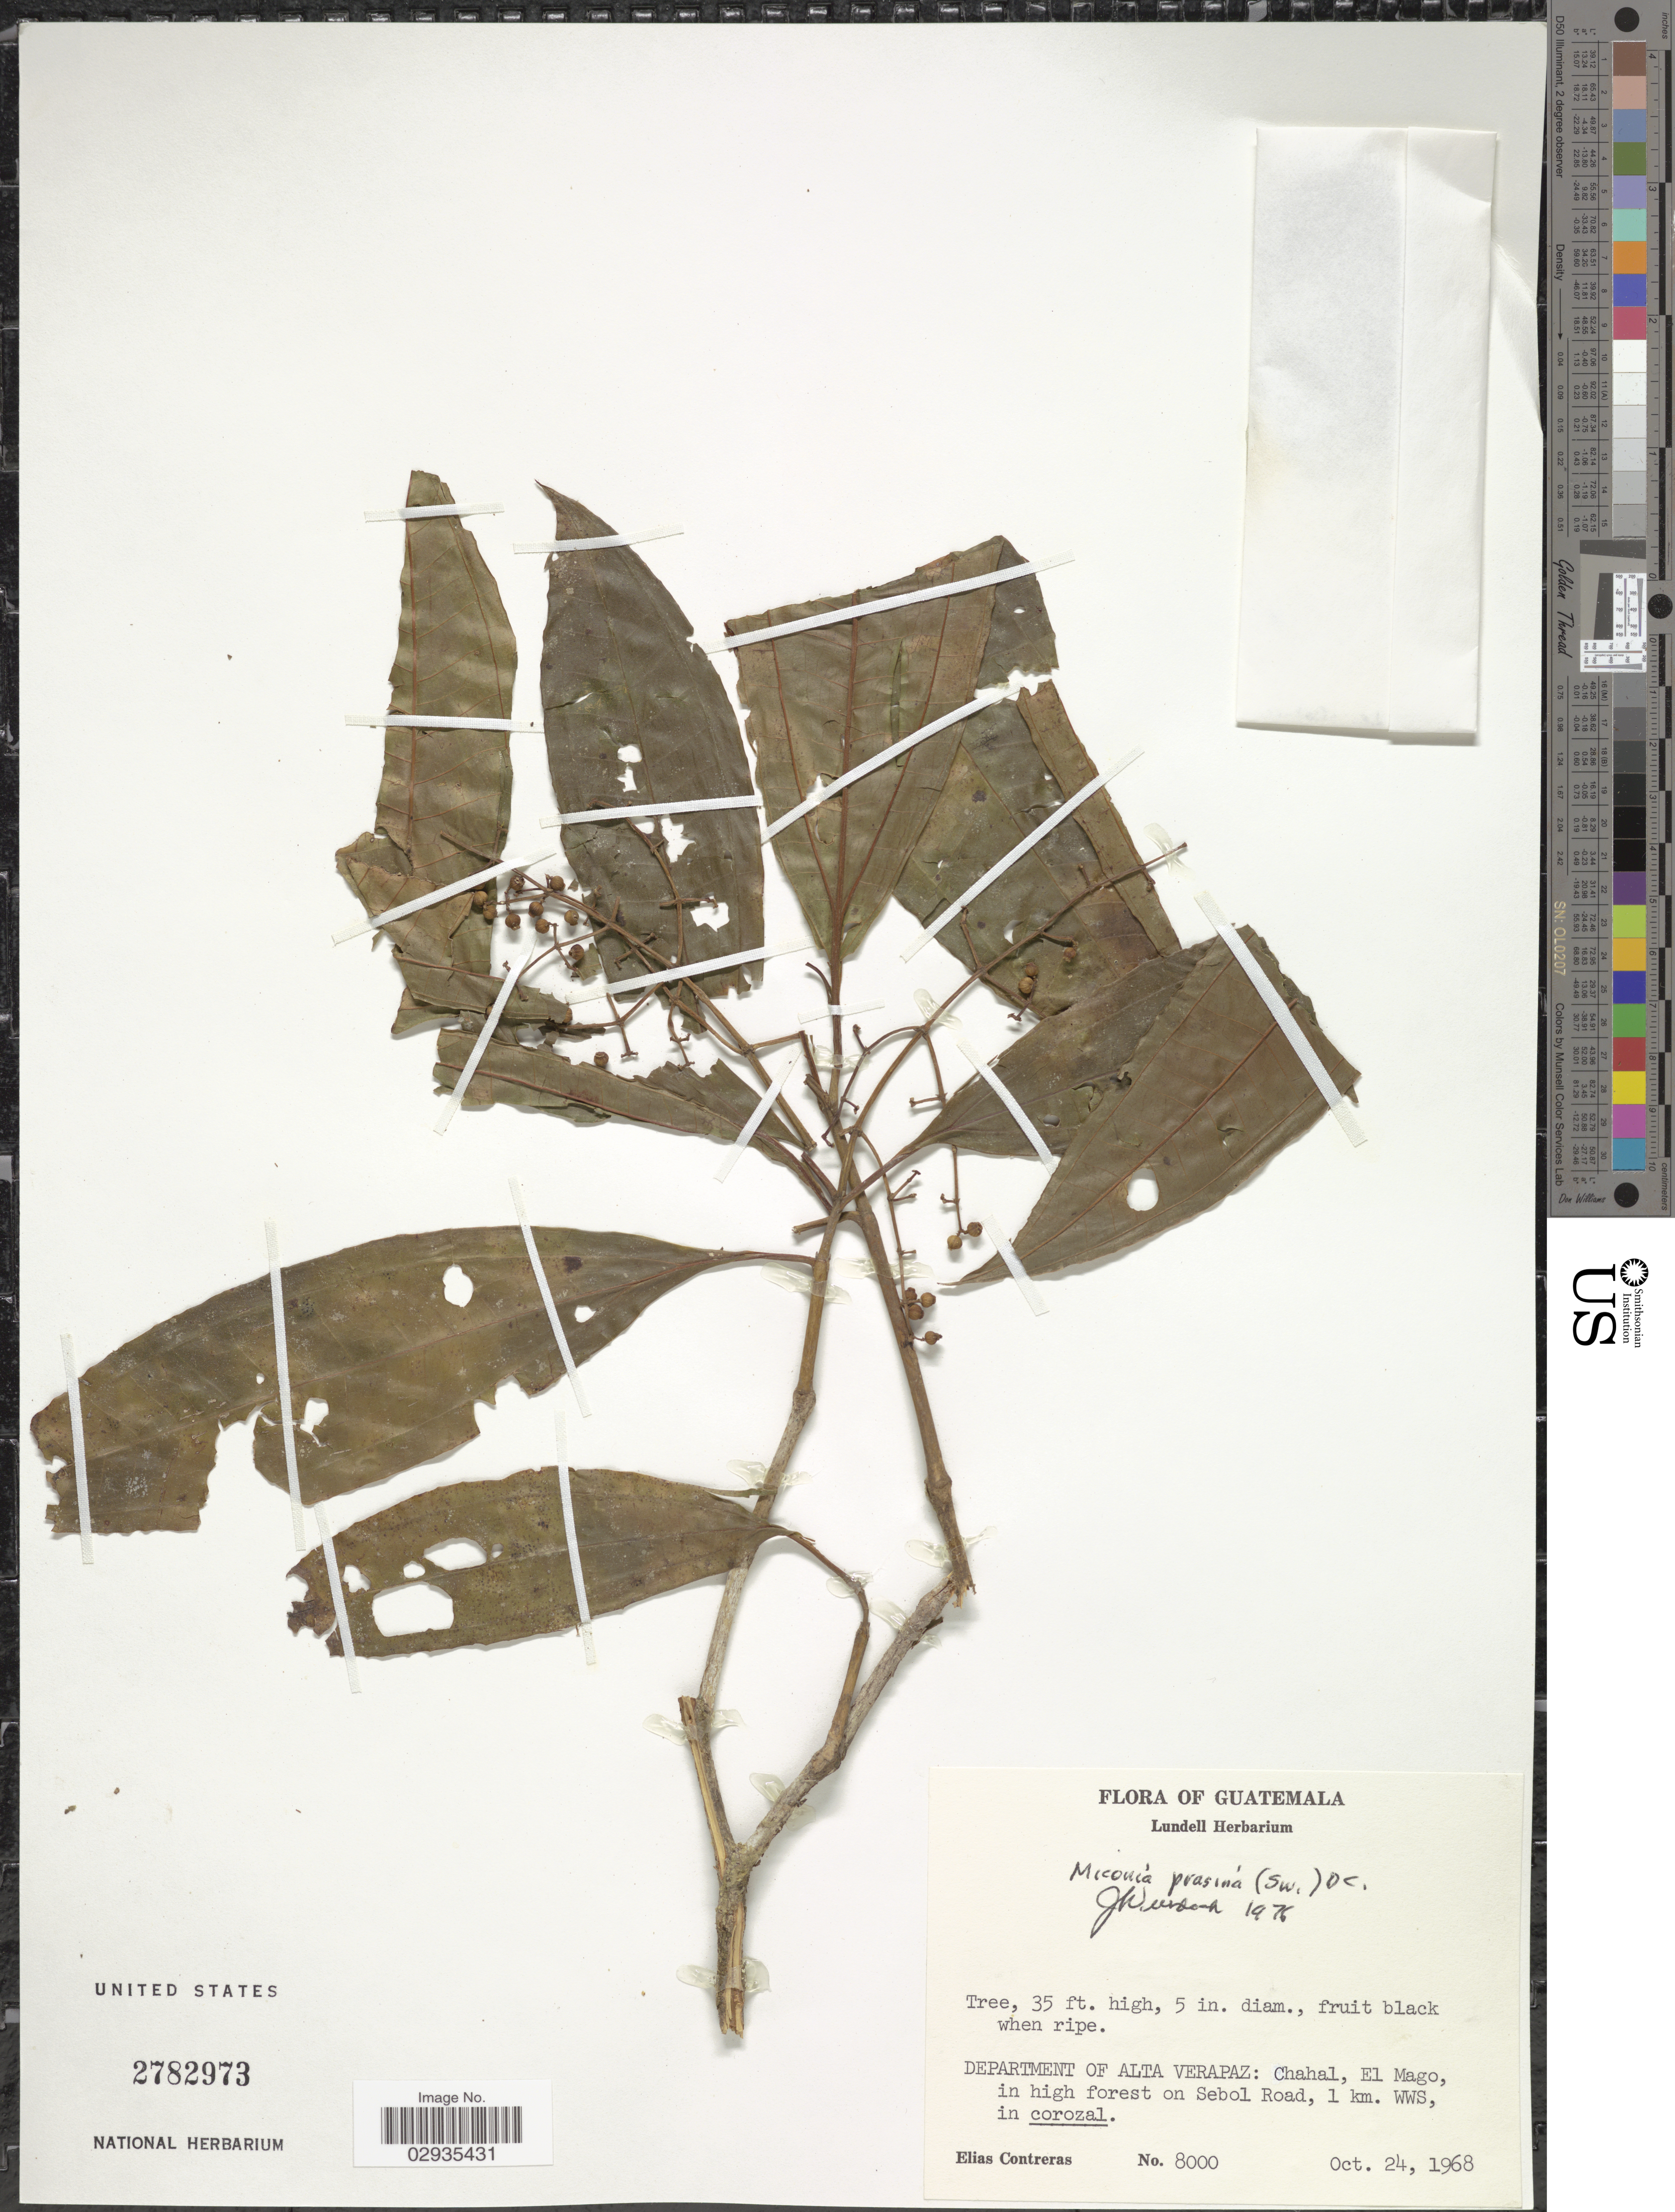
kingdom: Plantae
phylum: Tracheophyta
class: Magnoliopsida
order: Myrtales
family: Melastomataceae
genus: Miconia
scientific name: Miconia prasina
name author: (Sw.) DC.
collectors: E. Contreras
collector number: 8000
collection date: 1968-10-24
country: Guatemala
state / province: Alta Verapaz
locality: Department of Alta Verapaz, Chahal, El Mago, in high forest on Sebol Road, 1 km. WWS, in corozal.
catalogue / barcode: US 2782973